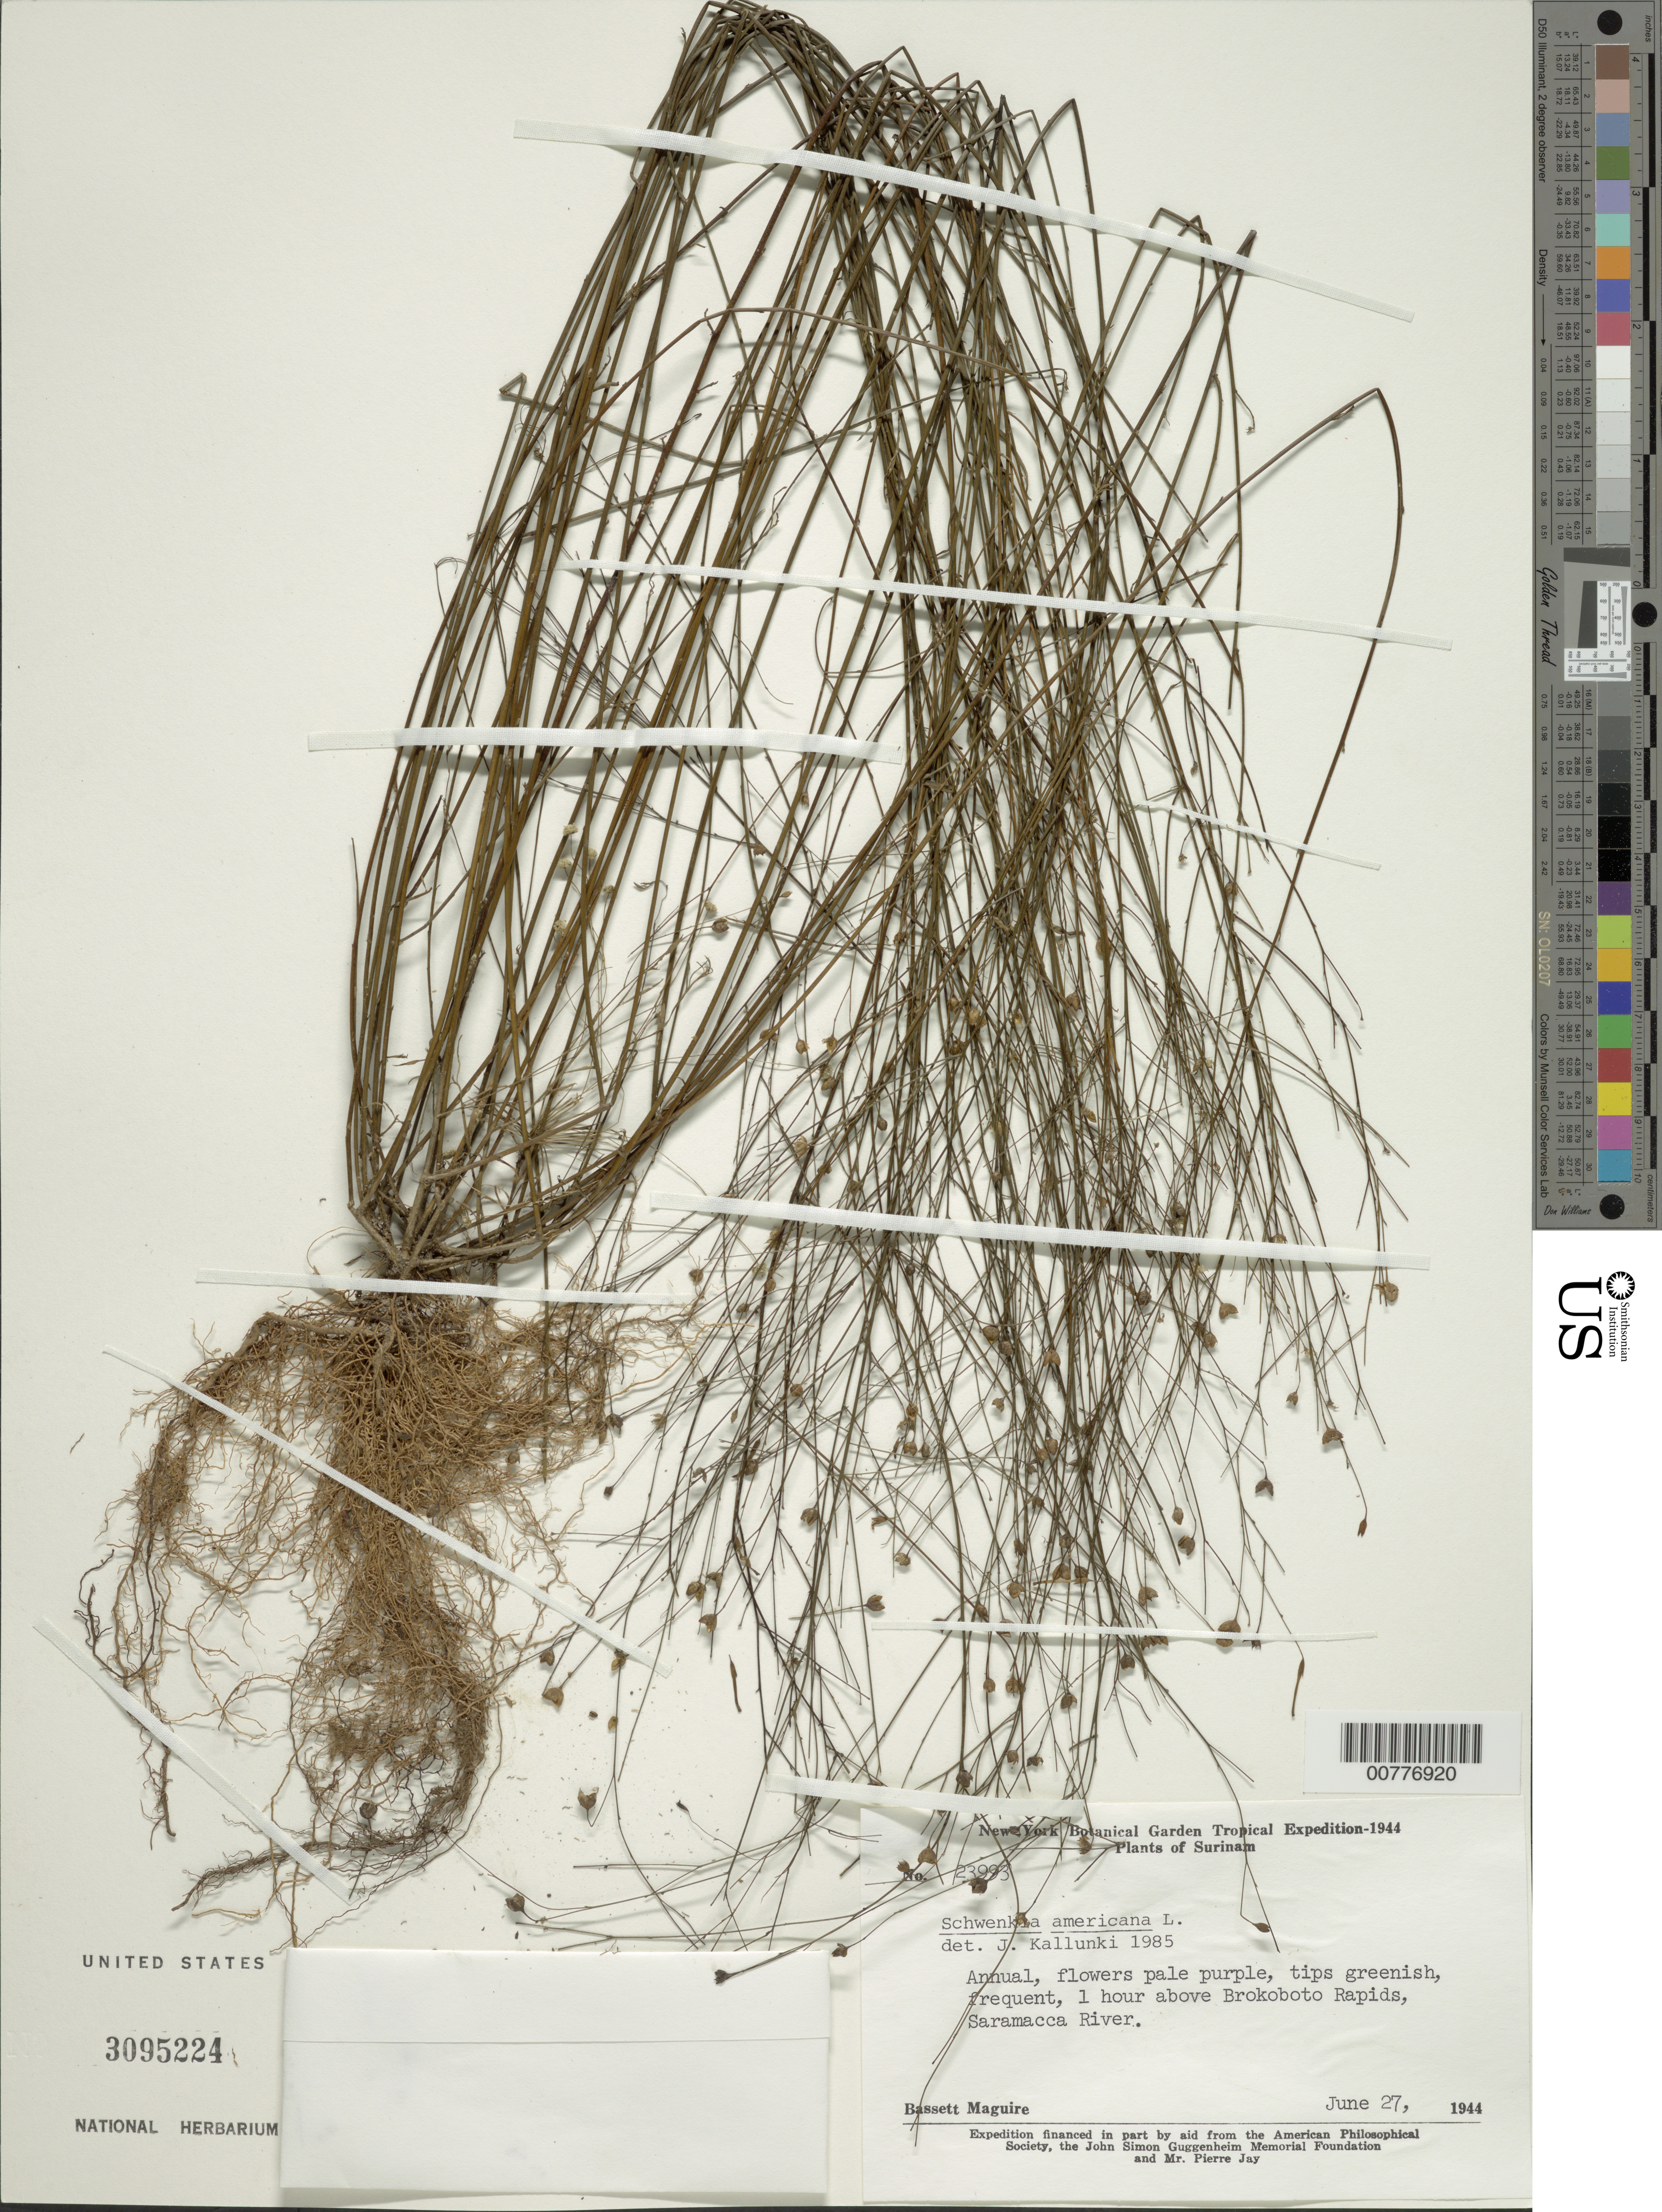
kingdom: Plantae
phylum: Tracheophyta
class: Magnoliopsida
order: Solanales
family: Solanaceae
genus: Schwenckia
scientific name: Schwenckia americana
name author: L.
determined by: Kallunki, Jacquelyn A.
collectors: B. Maguire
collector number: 23993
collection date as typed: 27-Jun-44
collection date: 1944-06-27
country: Suriname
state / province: Brokopondo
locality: Brokoboto Rapids, 1 hr above rapids, Saramacca River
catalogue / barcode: US 3095224